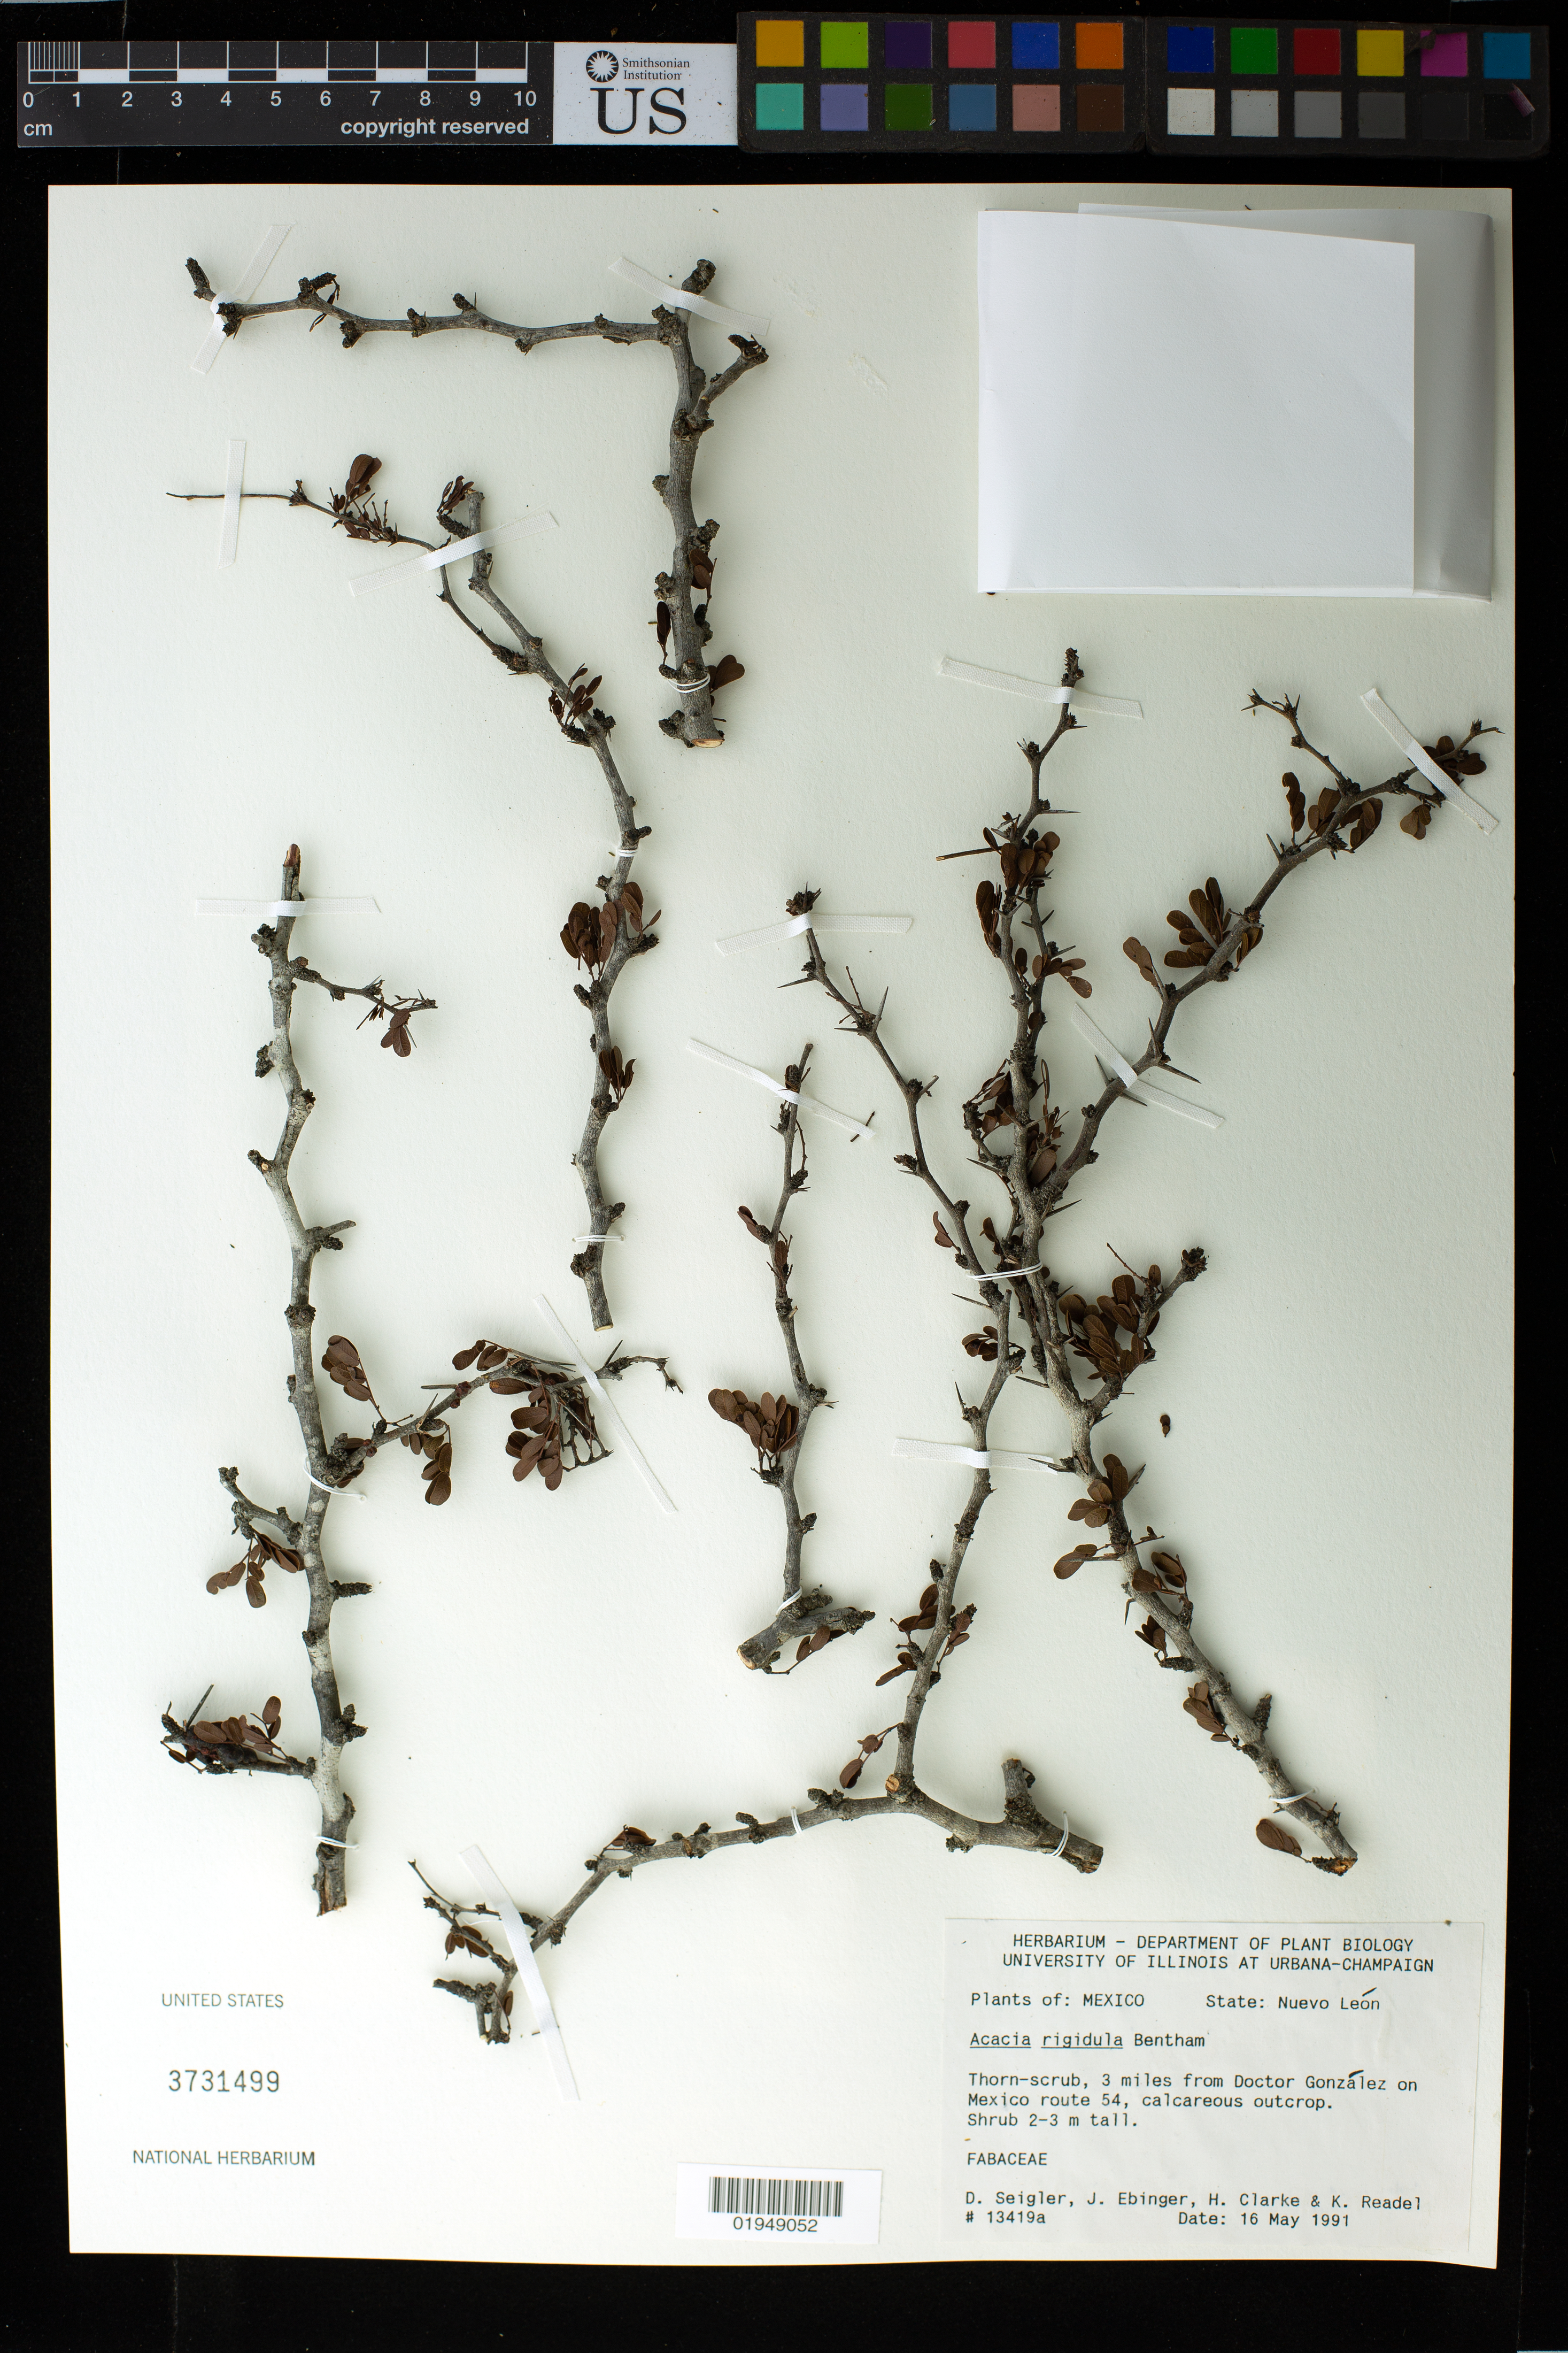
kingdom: Plantae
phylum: Tracheophyta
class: Magnoliopsida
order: Fabales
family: Fabaceae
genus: Vachellia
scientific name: Vachellia rigidula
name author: (Benth.) Seigler & Ebinger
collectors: D. Seigler, J. Ebinger, K. Clarke & K. Readel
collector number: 13419a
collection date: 1991-05-16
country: Mexico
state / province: Nuevo León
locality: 3 miles from Dctor Gonzalez on Mexico route 54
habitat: Thorn-scrub, calcareous outcrop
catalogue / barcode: US 3731499